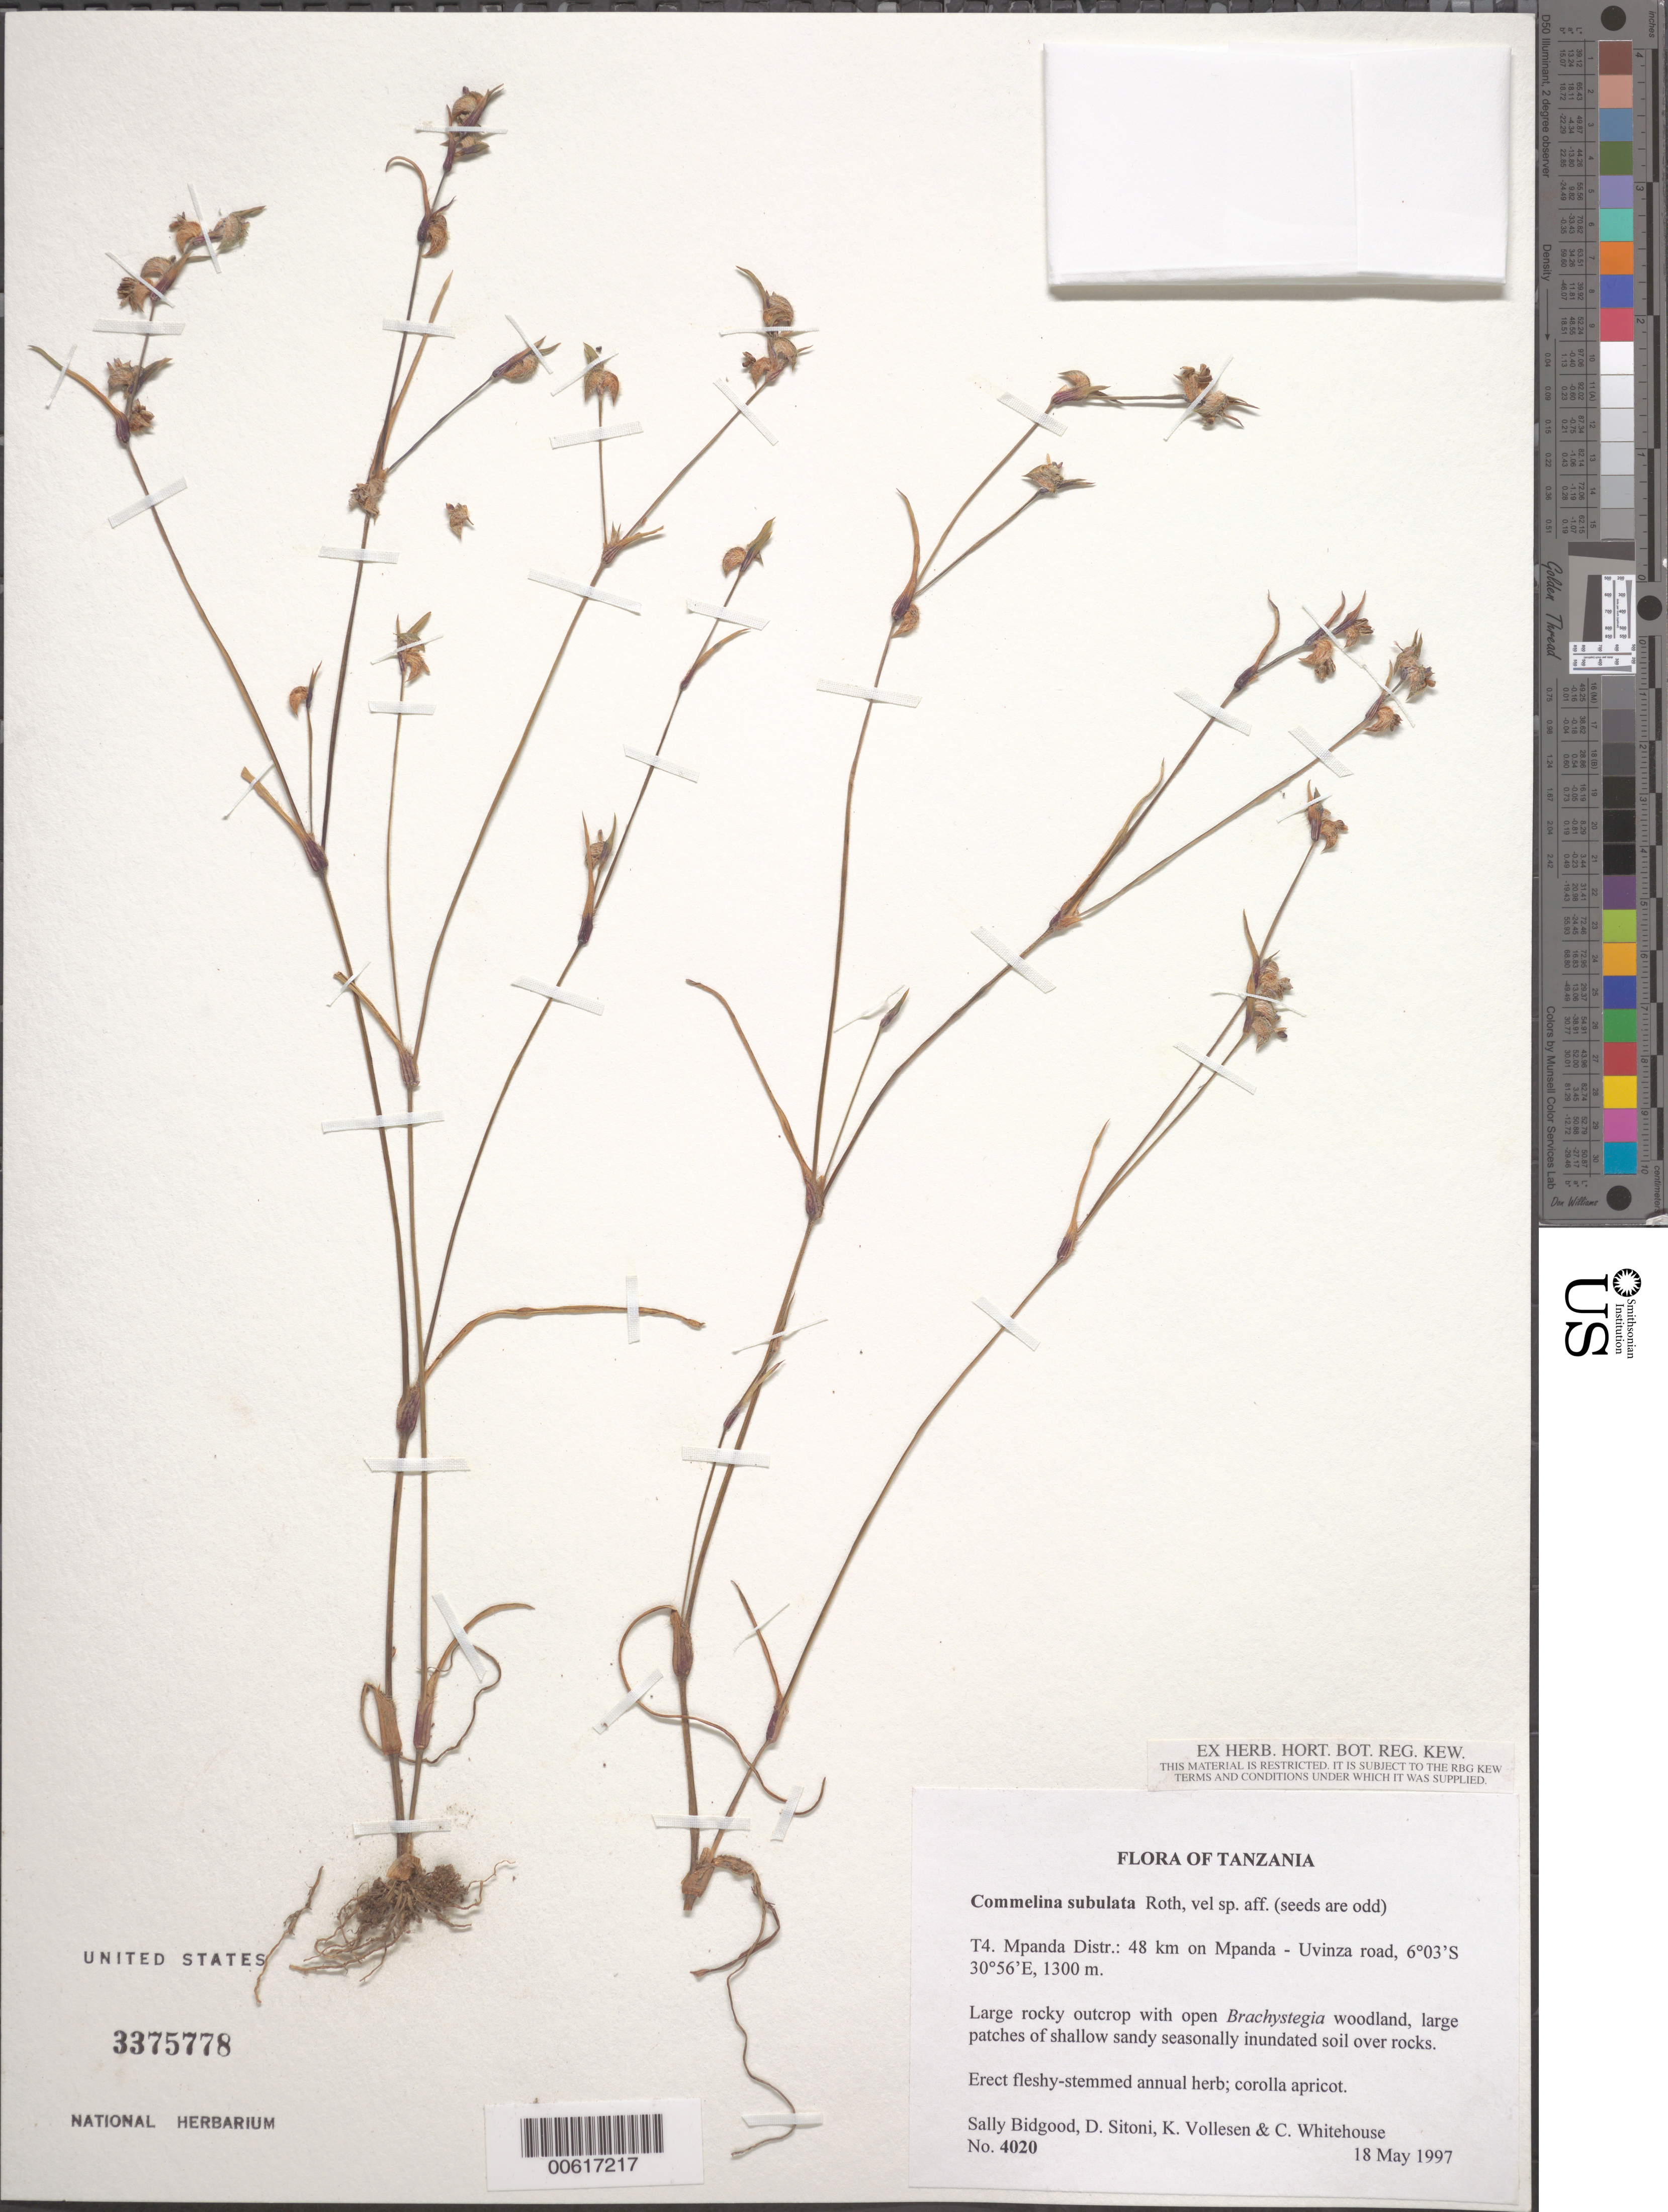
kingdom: Plantae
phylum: Tracheophyta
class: Liliopsida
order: Commelinales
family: Commelinaceae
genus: Commelina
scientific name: Commelina subulata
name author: Roth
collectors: G. Bidgood, D. Sitoni, K. Vollesen & C. Whitehouse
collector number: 4020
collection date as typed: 18 May 1997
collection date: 1997-05-18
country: Tanzania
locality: T4 mpanda dist., mpanda - uvinza road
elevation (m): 1300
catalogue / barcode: US 3375778